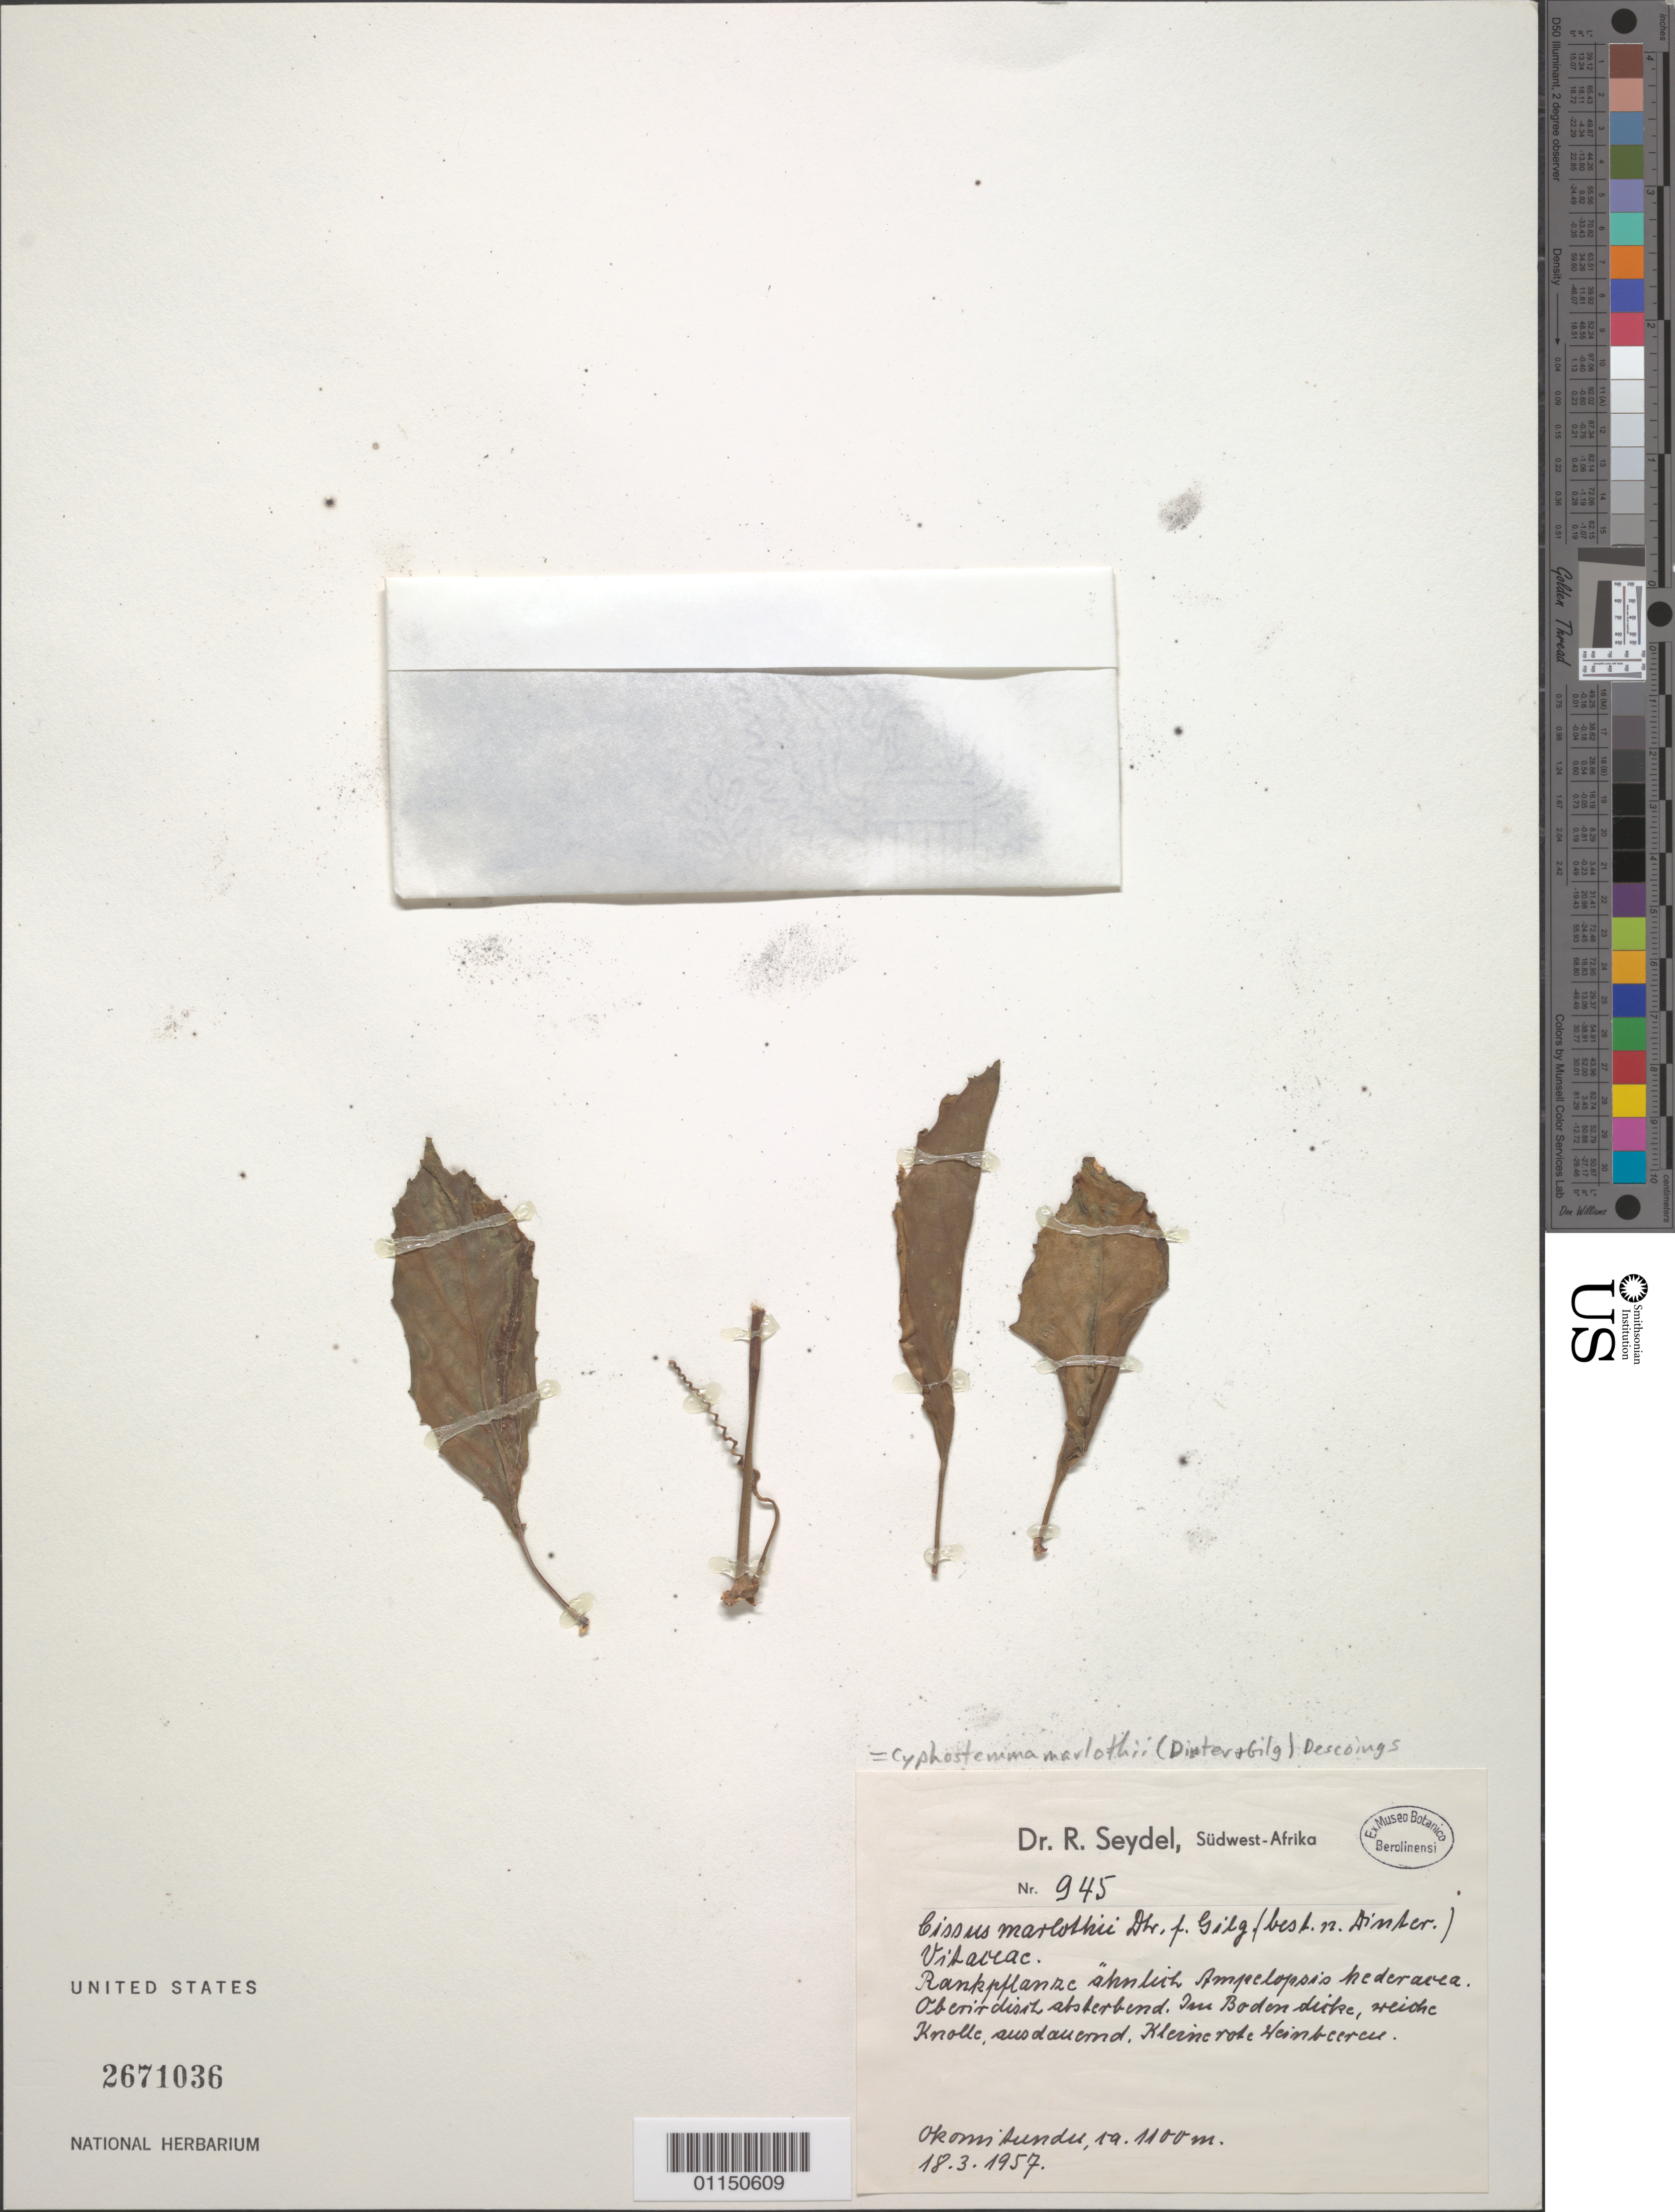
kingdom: Plantae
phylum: Tracheophyta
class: Magnoliopsida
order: Vitales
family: Vitaceae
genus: Cyphostemma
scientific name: Cyphostemma marlothii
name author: (Dinter & Gilg) Desc.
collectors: R. Seydel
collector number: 945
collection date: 1957-03-18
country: Namibia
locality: Sudwest Afrika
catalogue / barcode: US 2671036